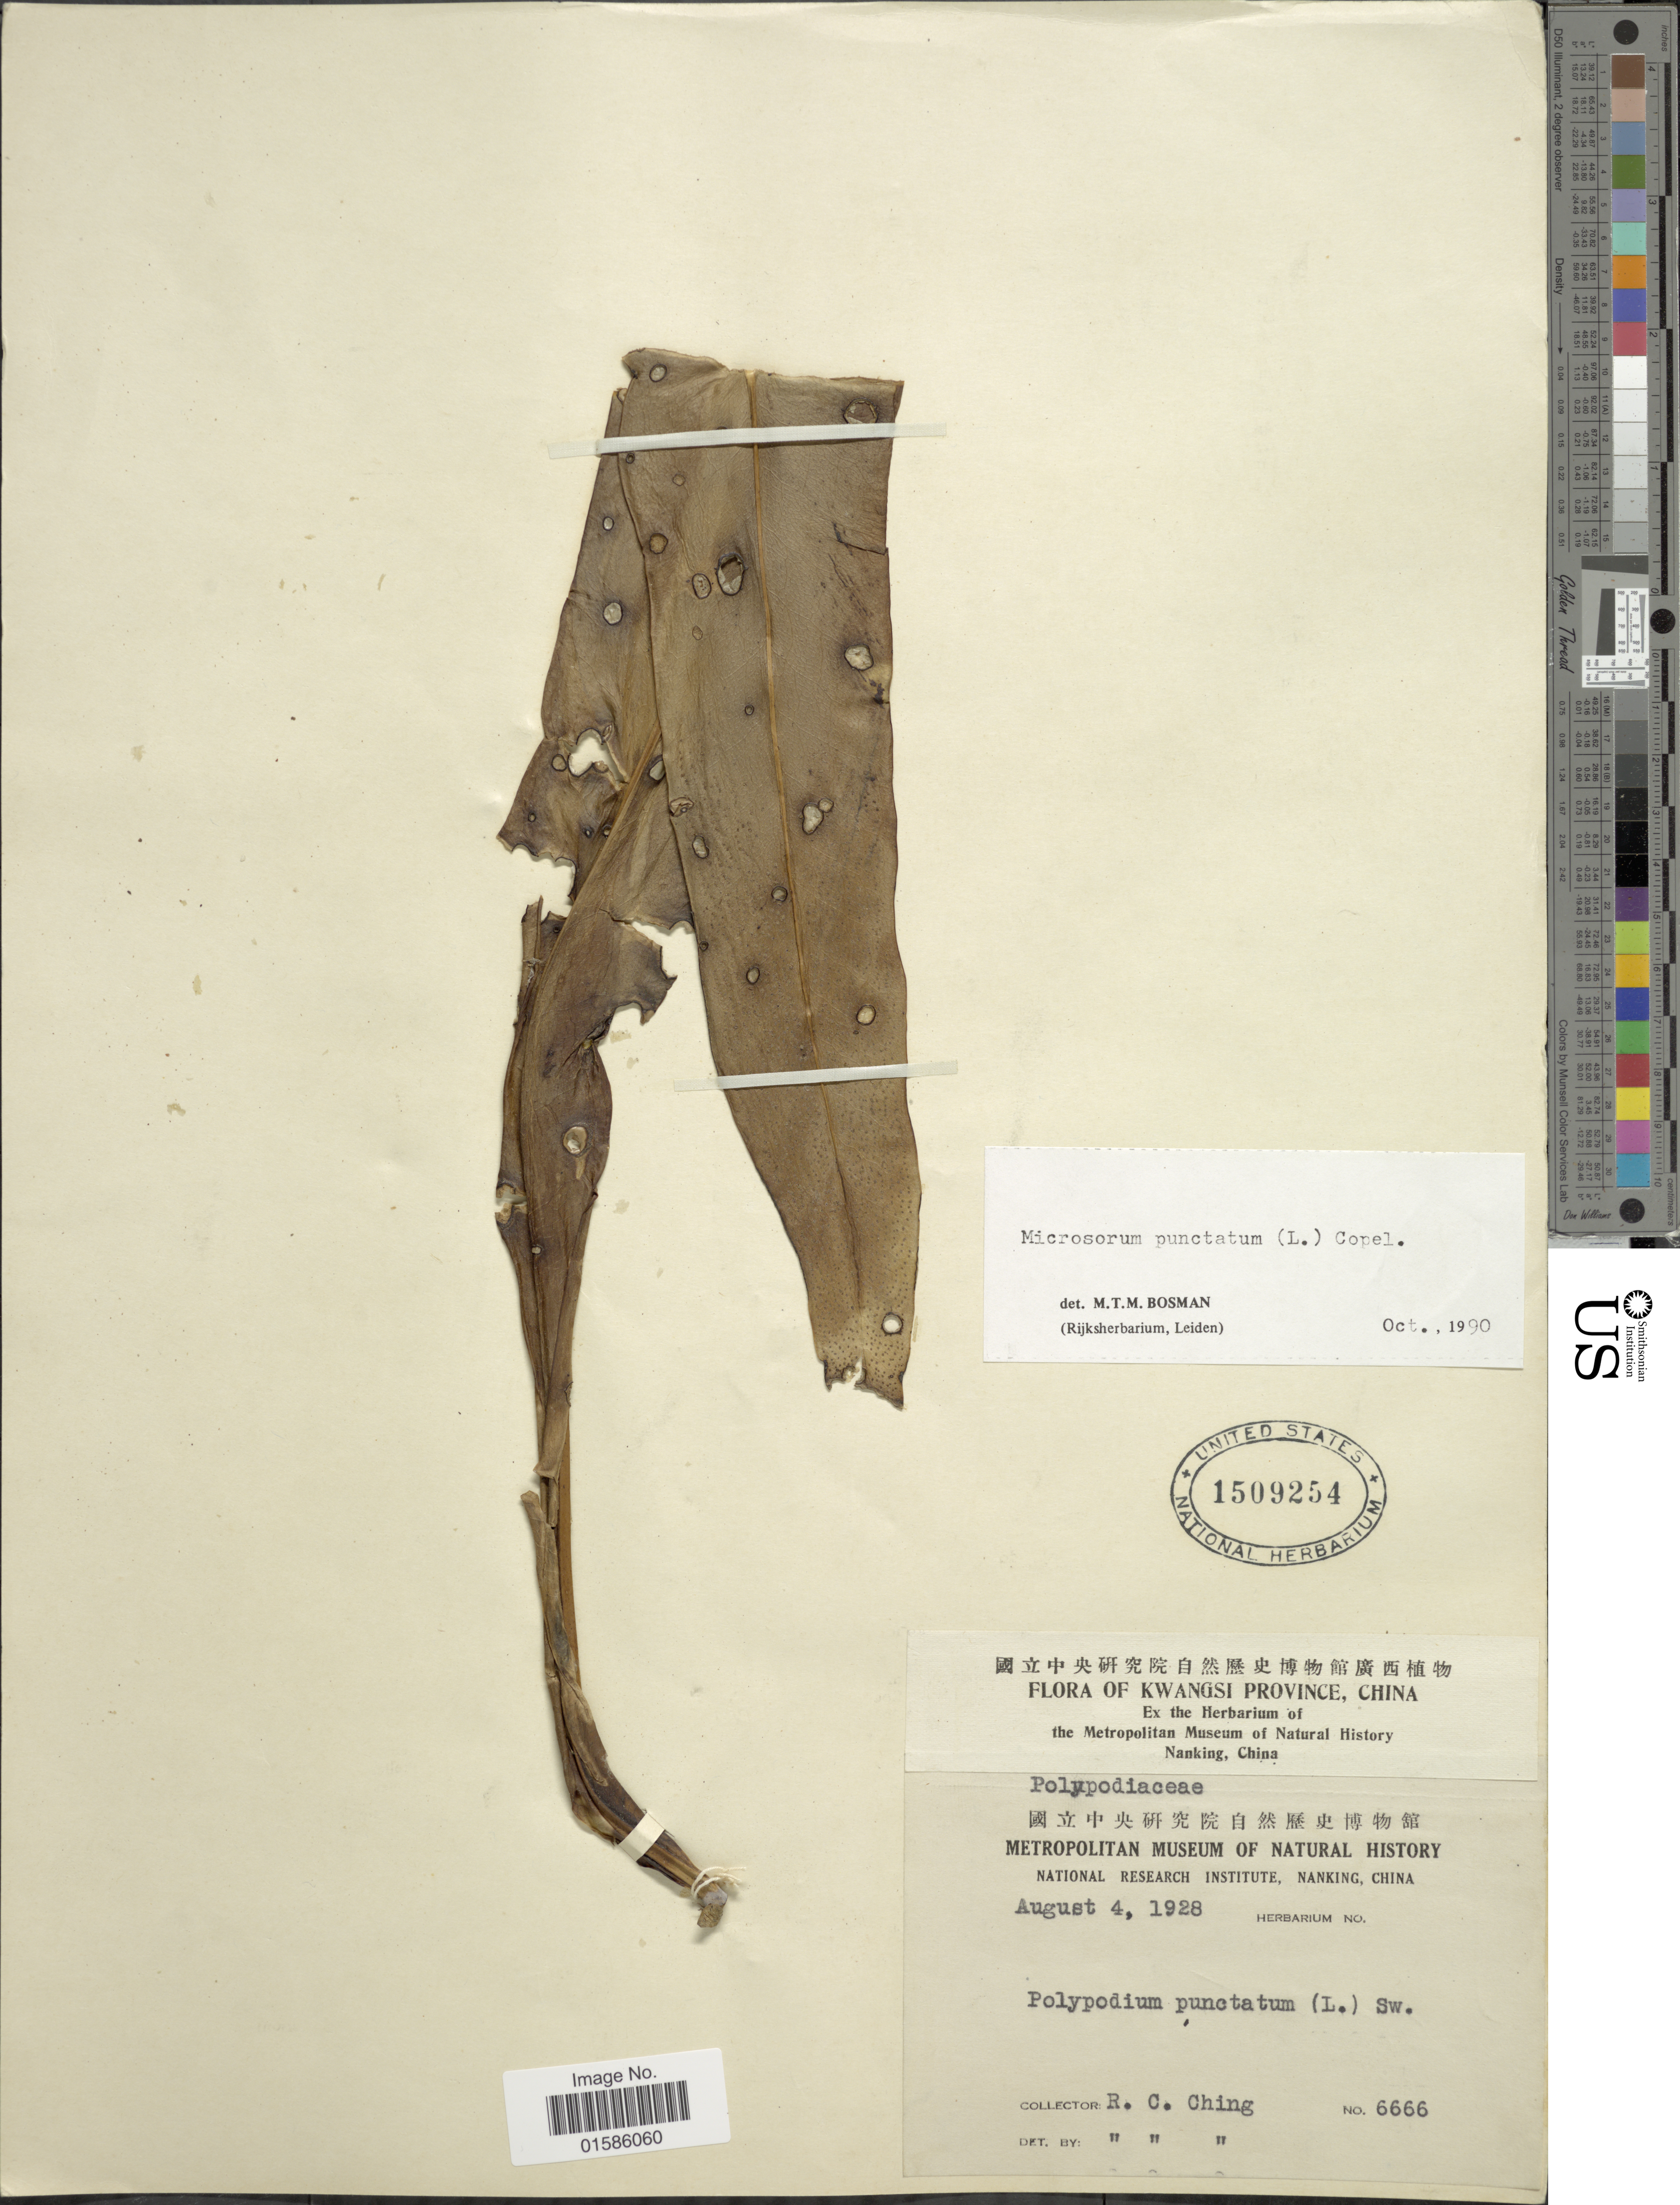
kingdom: Plantae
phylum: Tracheophyta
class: Polypodiopsida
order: Polypodiales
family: Polypodiaceae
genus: Microsorum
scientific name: Microsorum punctatum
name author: (L.) Copel.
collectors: R. C. Ching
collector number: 6666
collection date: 1928-08-04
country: China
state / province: Guangxi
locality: Kwangsi Province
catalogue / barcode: US 1509254